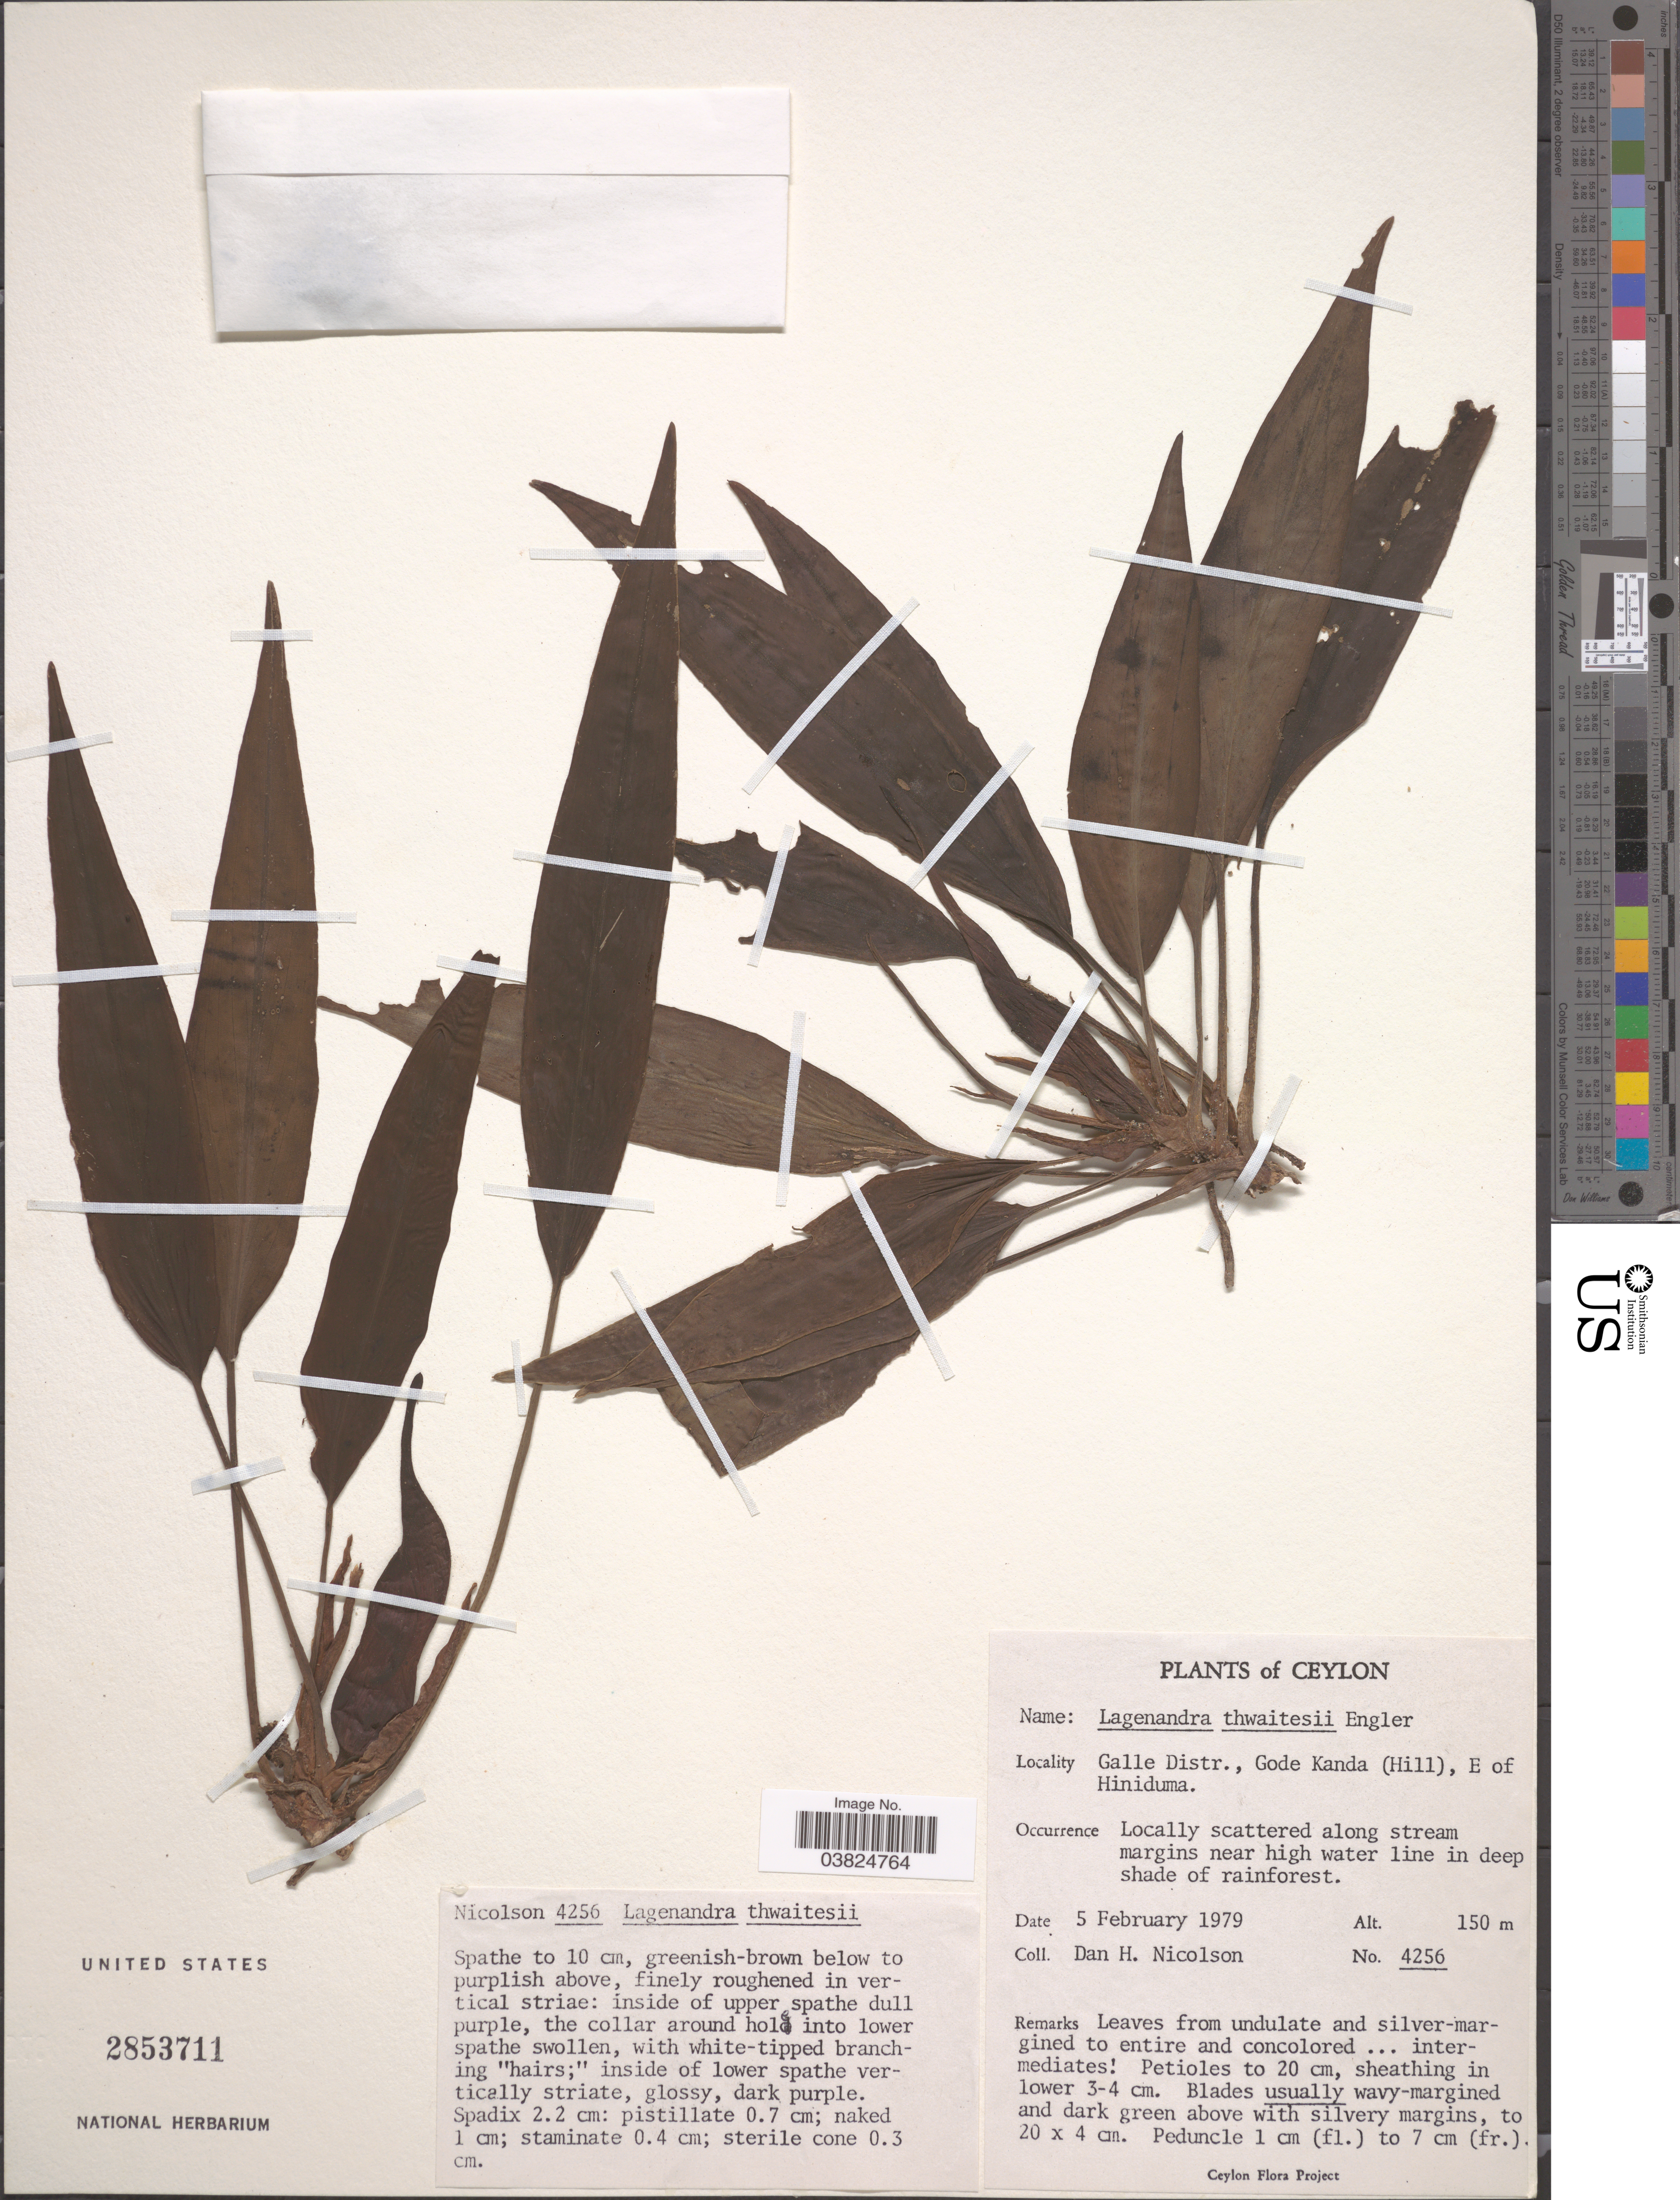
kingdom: Plantae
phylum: Tracheophyta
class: Liliopsida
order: Alismatales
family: Araceae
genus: Lagenandra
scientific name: Lagenandra thwaitesii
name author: Engl.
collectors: D. H. Nicolson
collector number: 4256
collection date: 1979-02-05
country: Sri Lanka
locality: Ceylon. Galle Distr., Gode Kanda (Hill), E of Hiniduma.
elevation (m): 150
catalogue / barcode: US 2853711